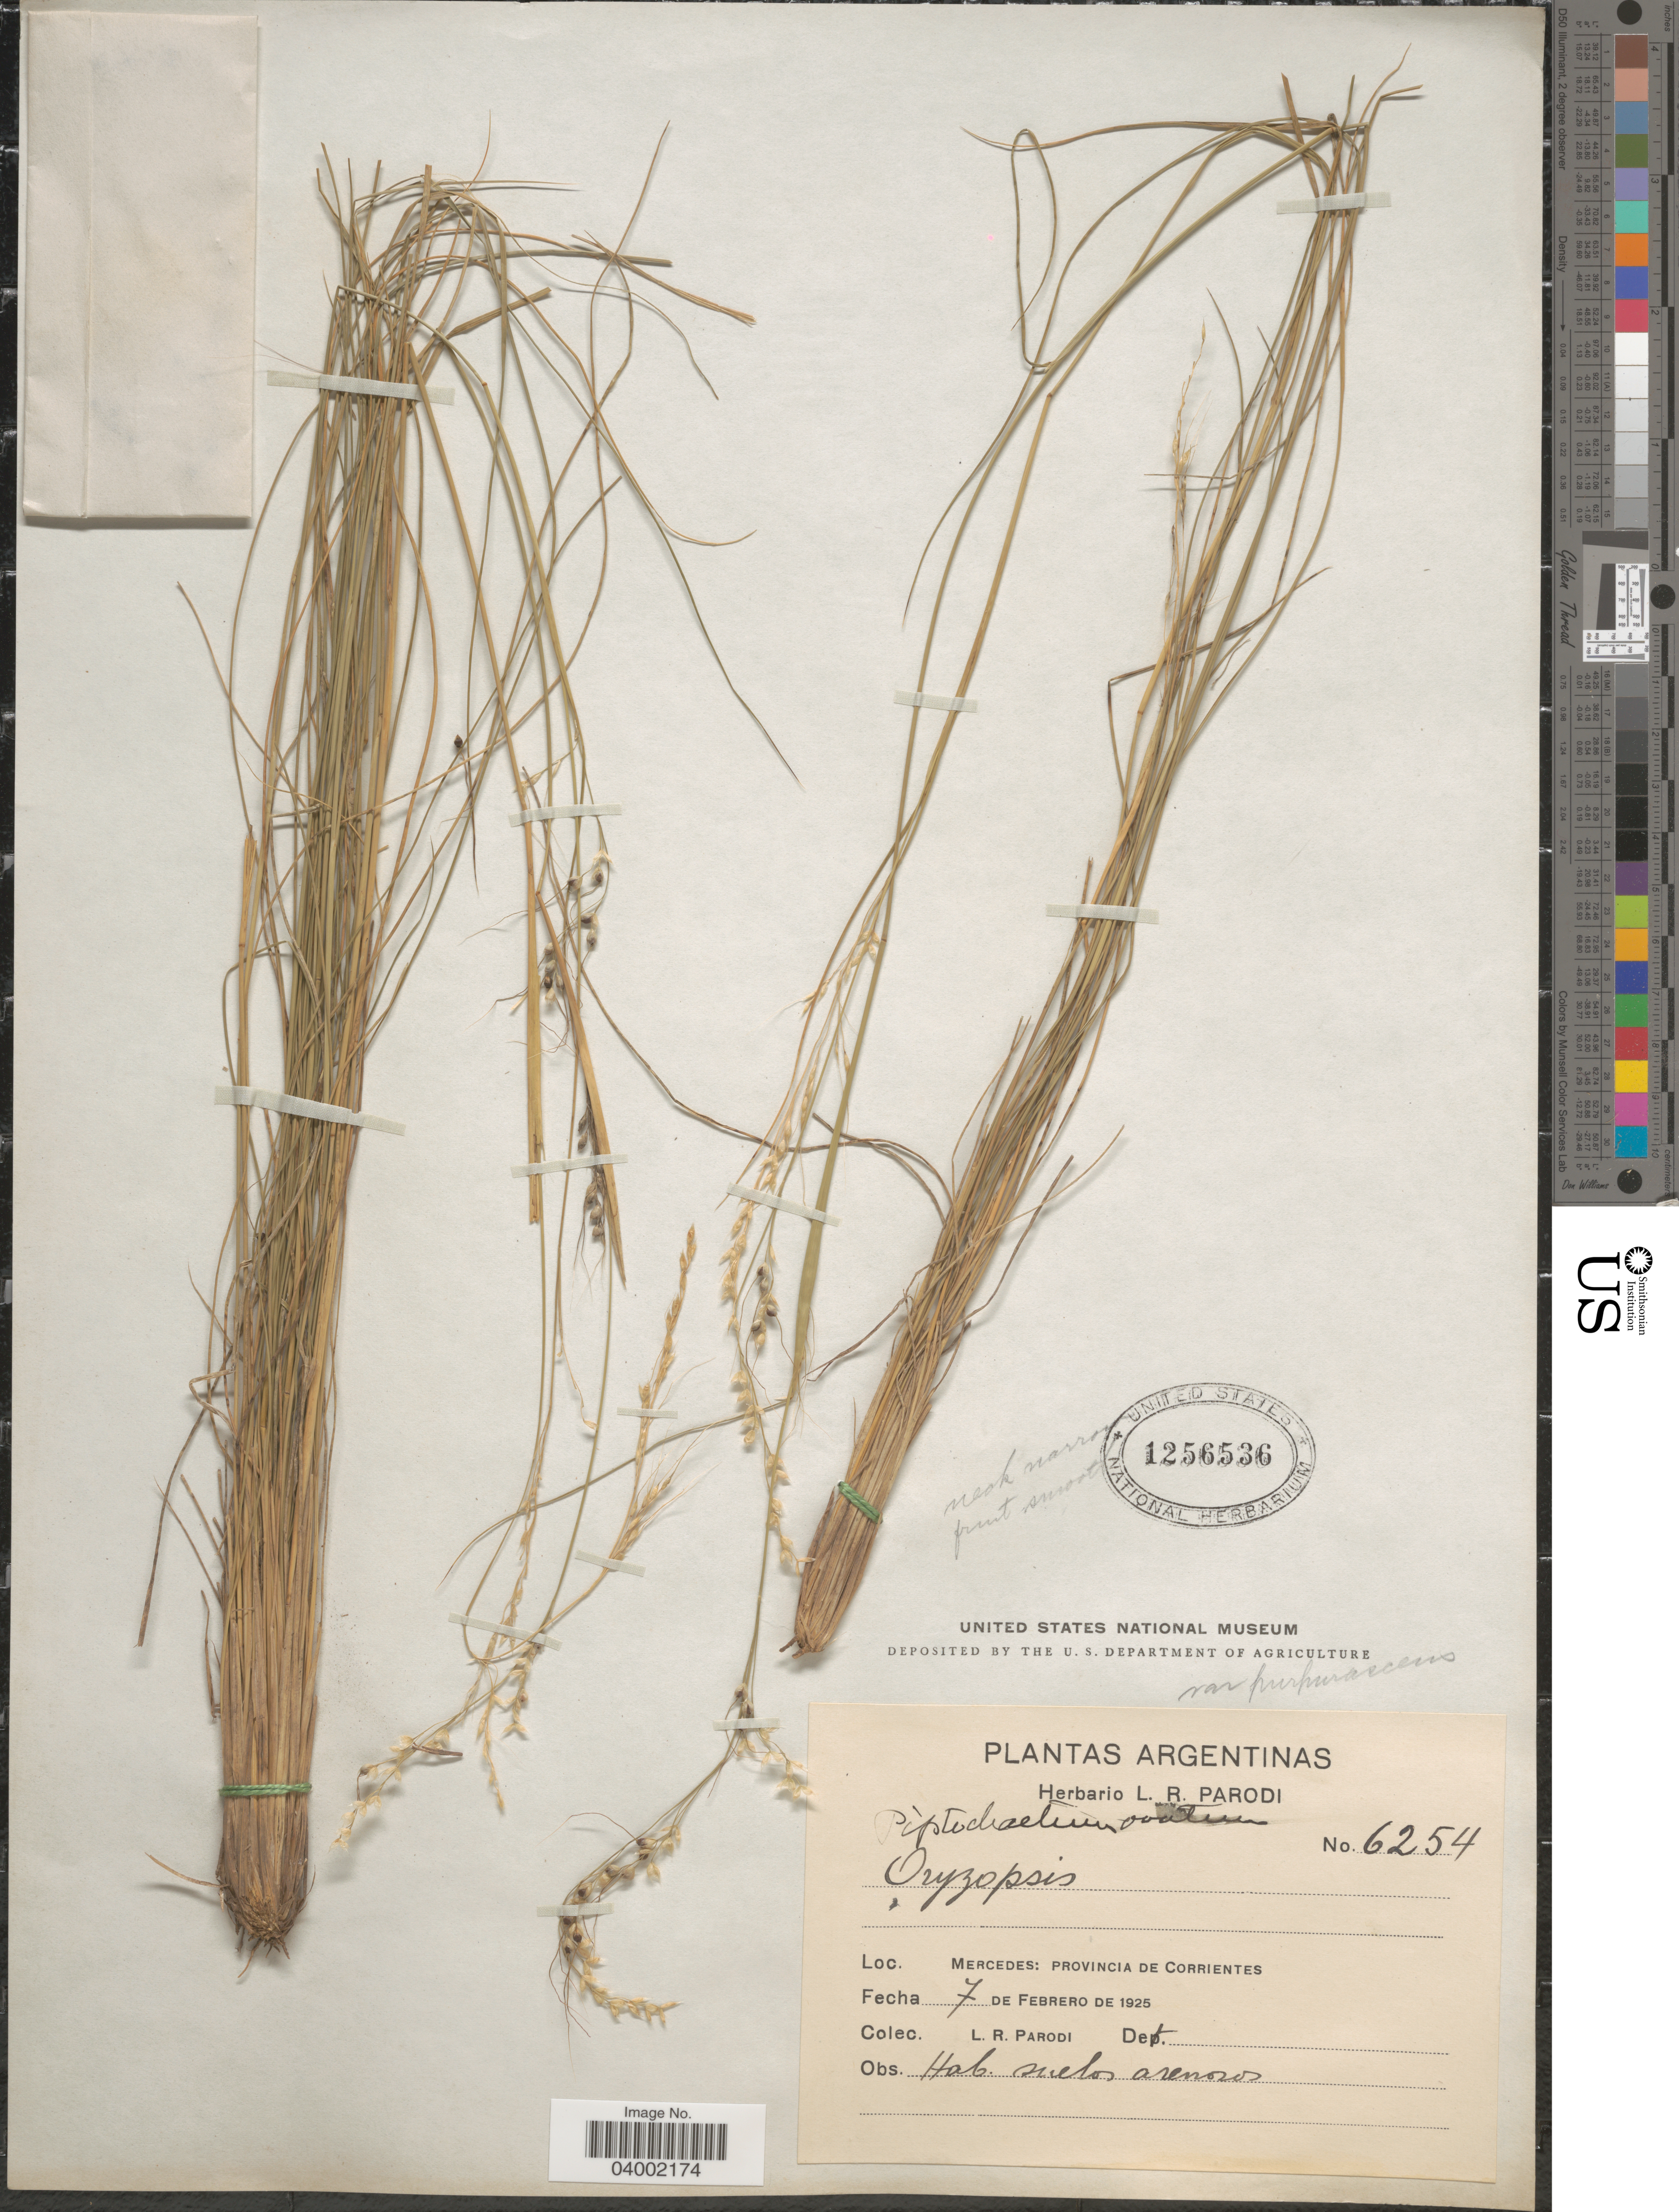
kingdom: Plantae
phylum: Tracheophyta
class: Liliopsida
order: Poales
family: Poaceae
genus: Piptochaetium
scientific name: Piptochaetium stipoides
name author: (Trin. & Rupr.) Hack. & Arechav.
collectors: L. R. Parodi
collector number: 6254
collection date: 1925-02-07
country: Argentina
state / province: Corrientes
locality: Mercedes.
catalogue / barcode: US 1256536